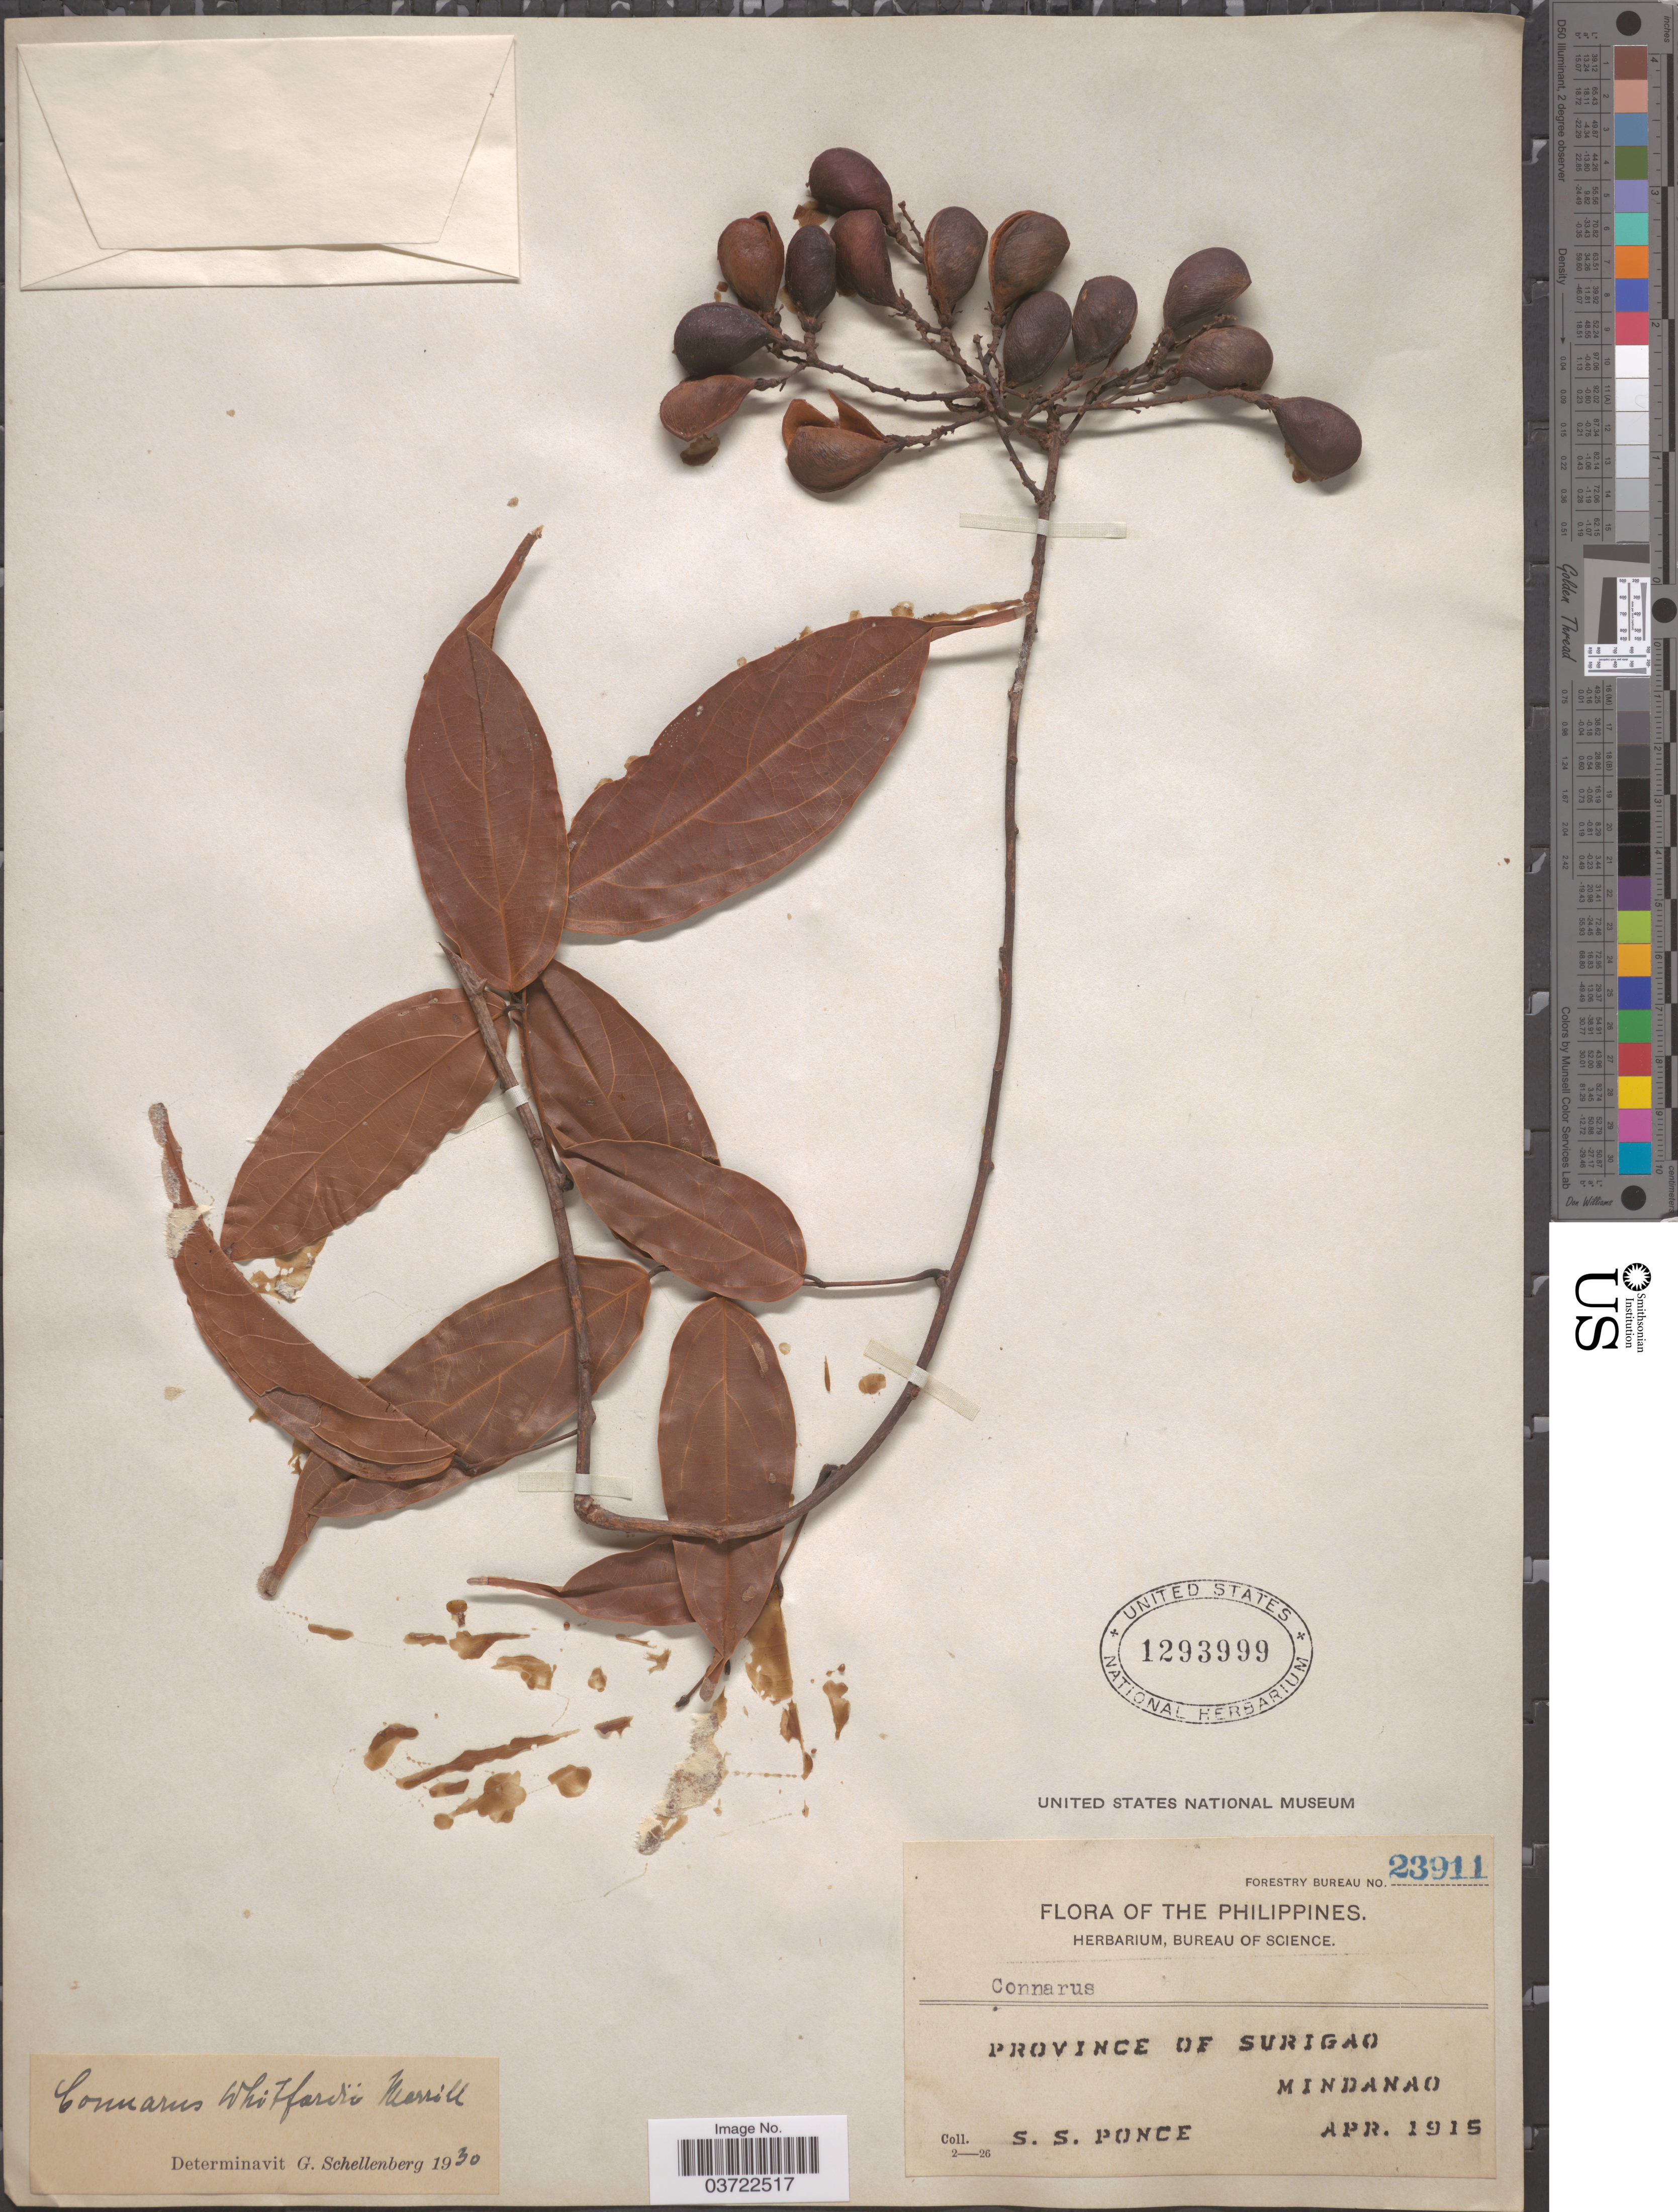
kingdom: Plantae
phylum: Tracheophyta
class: Magnoliopsida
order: Oxalidales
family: Connaraceae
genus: Connarus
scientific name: Connarus whitfordii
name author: Merr.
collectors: S. Ponce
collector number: Bureau of Science 23911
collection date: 1915-04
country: Philippines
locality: Province of Surigao, Mindanao.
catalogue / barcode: US 1293999